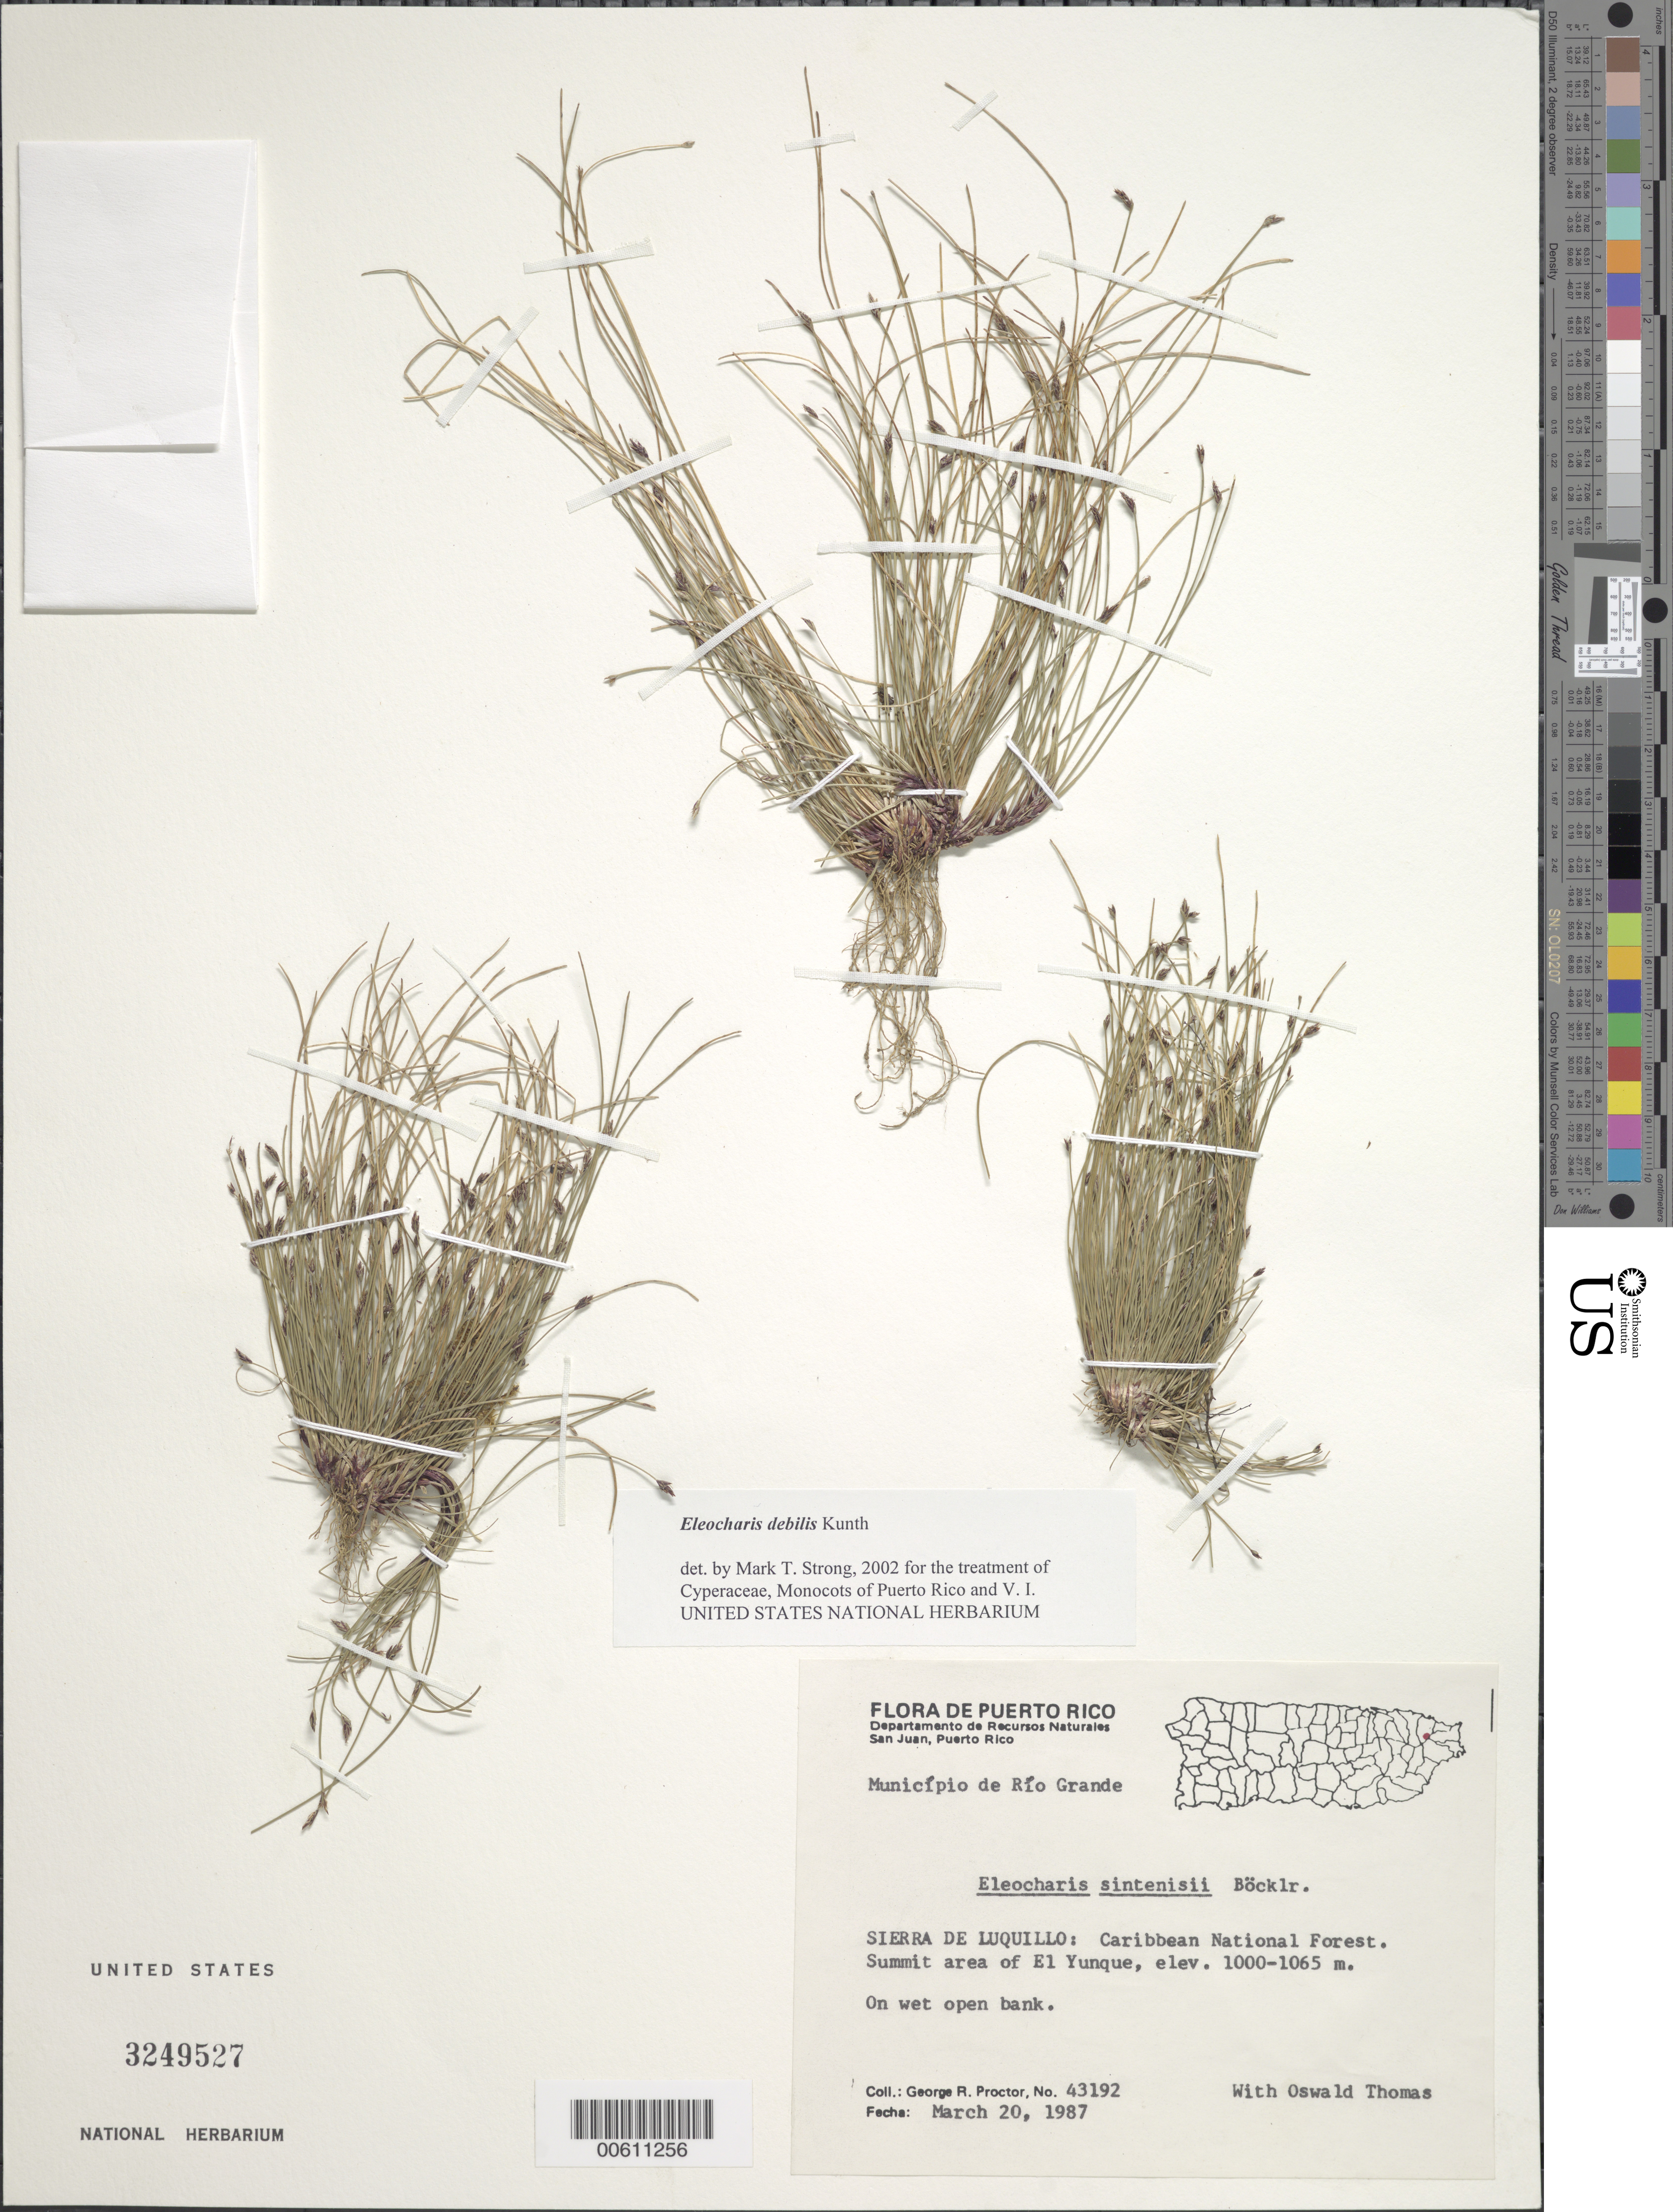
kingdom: Plantae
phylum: Tracheophyta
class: Liliopsida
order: Poales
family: Cyperaceae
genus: Eleocharis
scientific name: Eleocharis debilis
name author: Kunth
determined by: Strong, M. T., (US), Smithsonian Institution - National Museum of Natural History (UNITED STATES)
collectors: G. R. Proctor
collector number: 43192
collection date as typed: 20 Mar 1987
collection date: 1987-03-20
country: Puerto Rico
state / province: Luquillo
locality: Río Grande: Sierra de Luquillo, Caribbean National Forest.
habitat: Summit area of El Yunque. On wet open bank.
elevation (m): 1000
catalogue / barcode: US 3249527